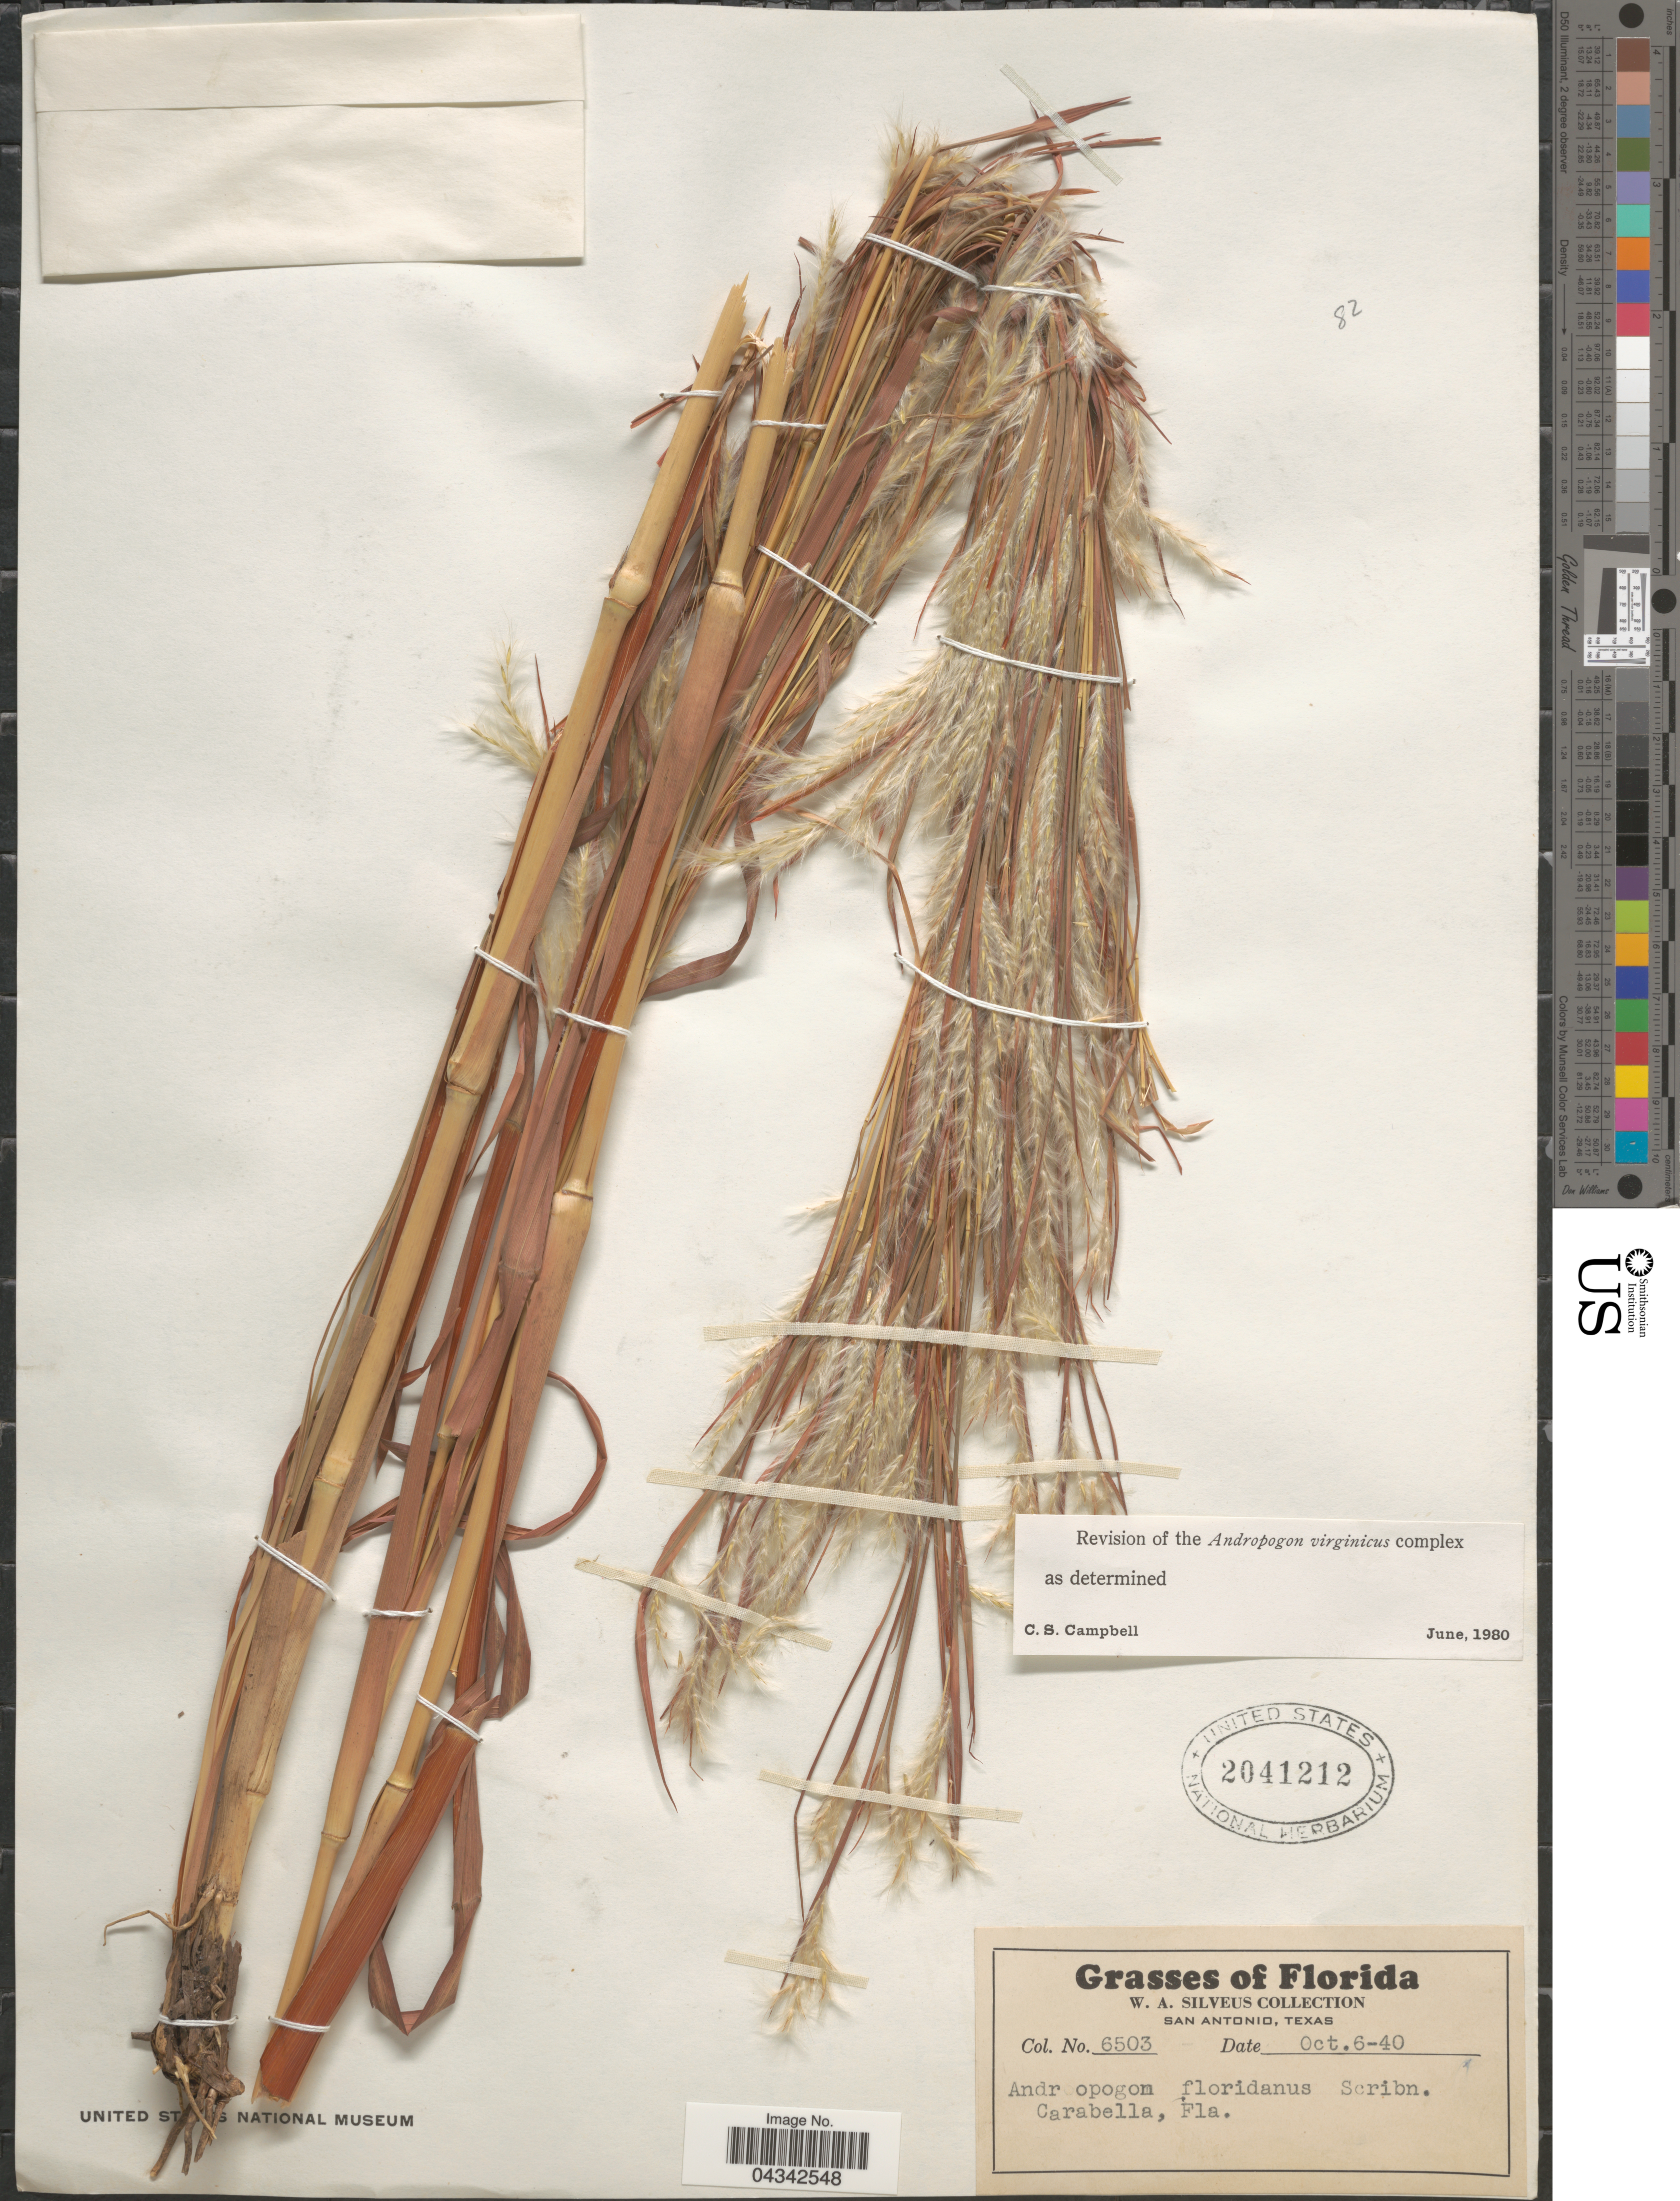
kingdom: Plantae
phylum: Tracheophyta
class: Liliopsida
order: Poales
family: Poaceae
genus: Andropogon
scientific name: Andropogon floridanus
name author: Scribn.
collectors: W. Silveus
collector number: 6503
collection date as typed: Transcribed d/m/y: 6/10/40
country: United States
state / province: Florida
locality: Carabella.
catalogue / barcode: US 2041212